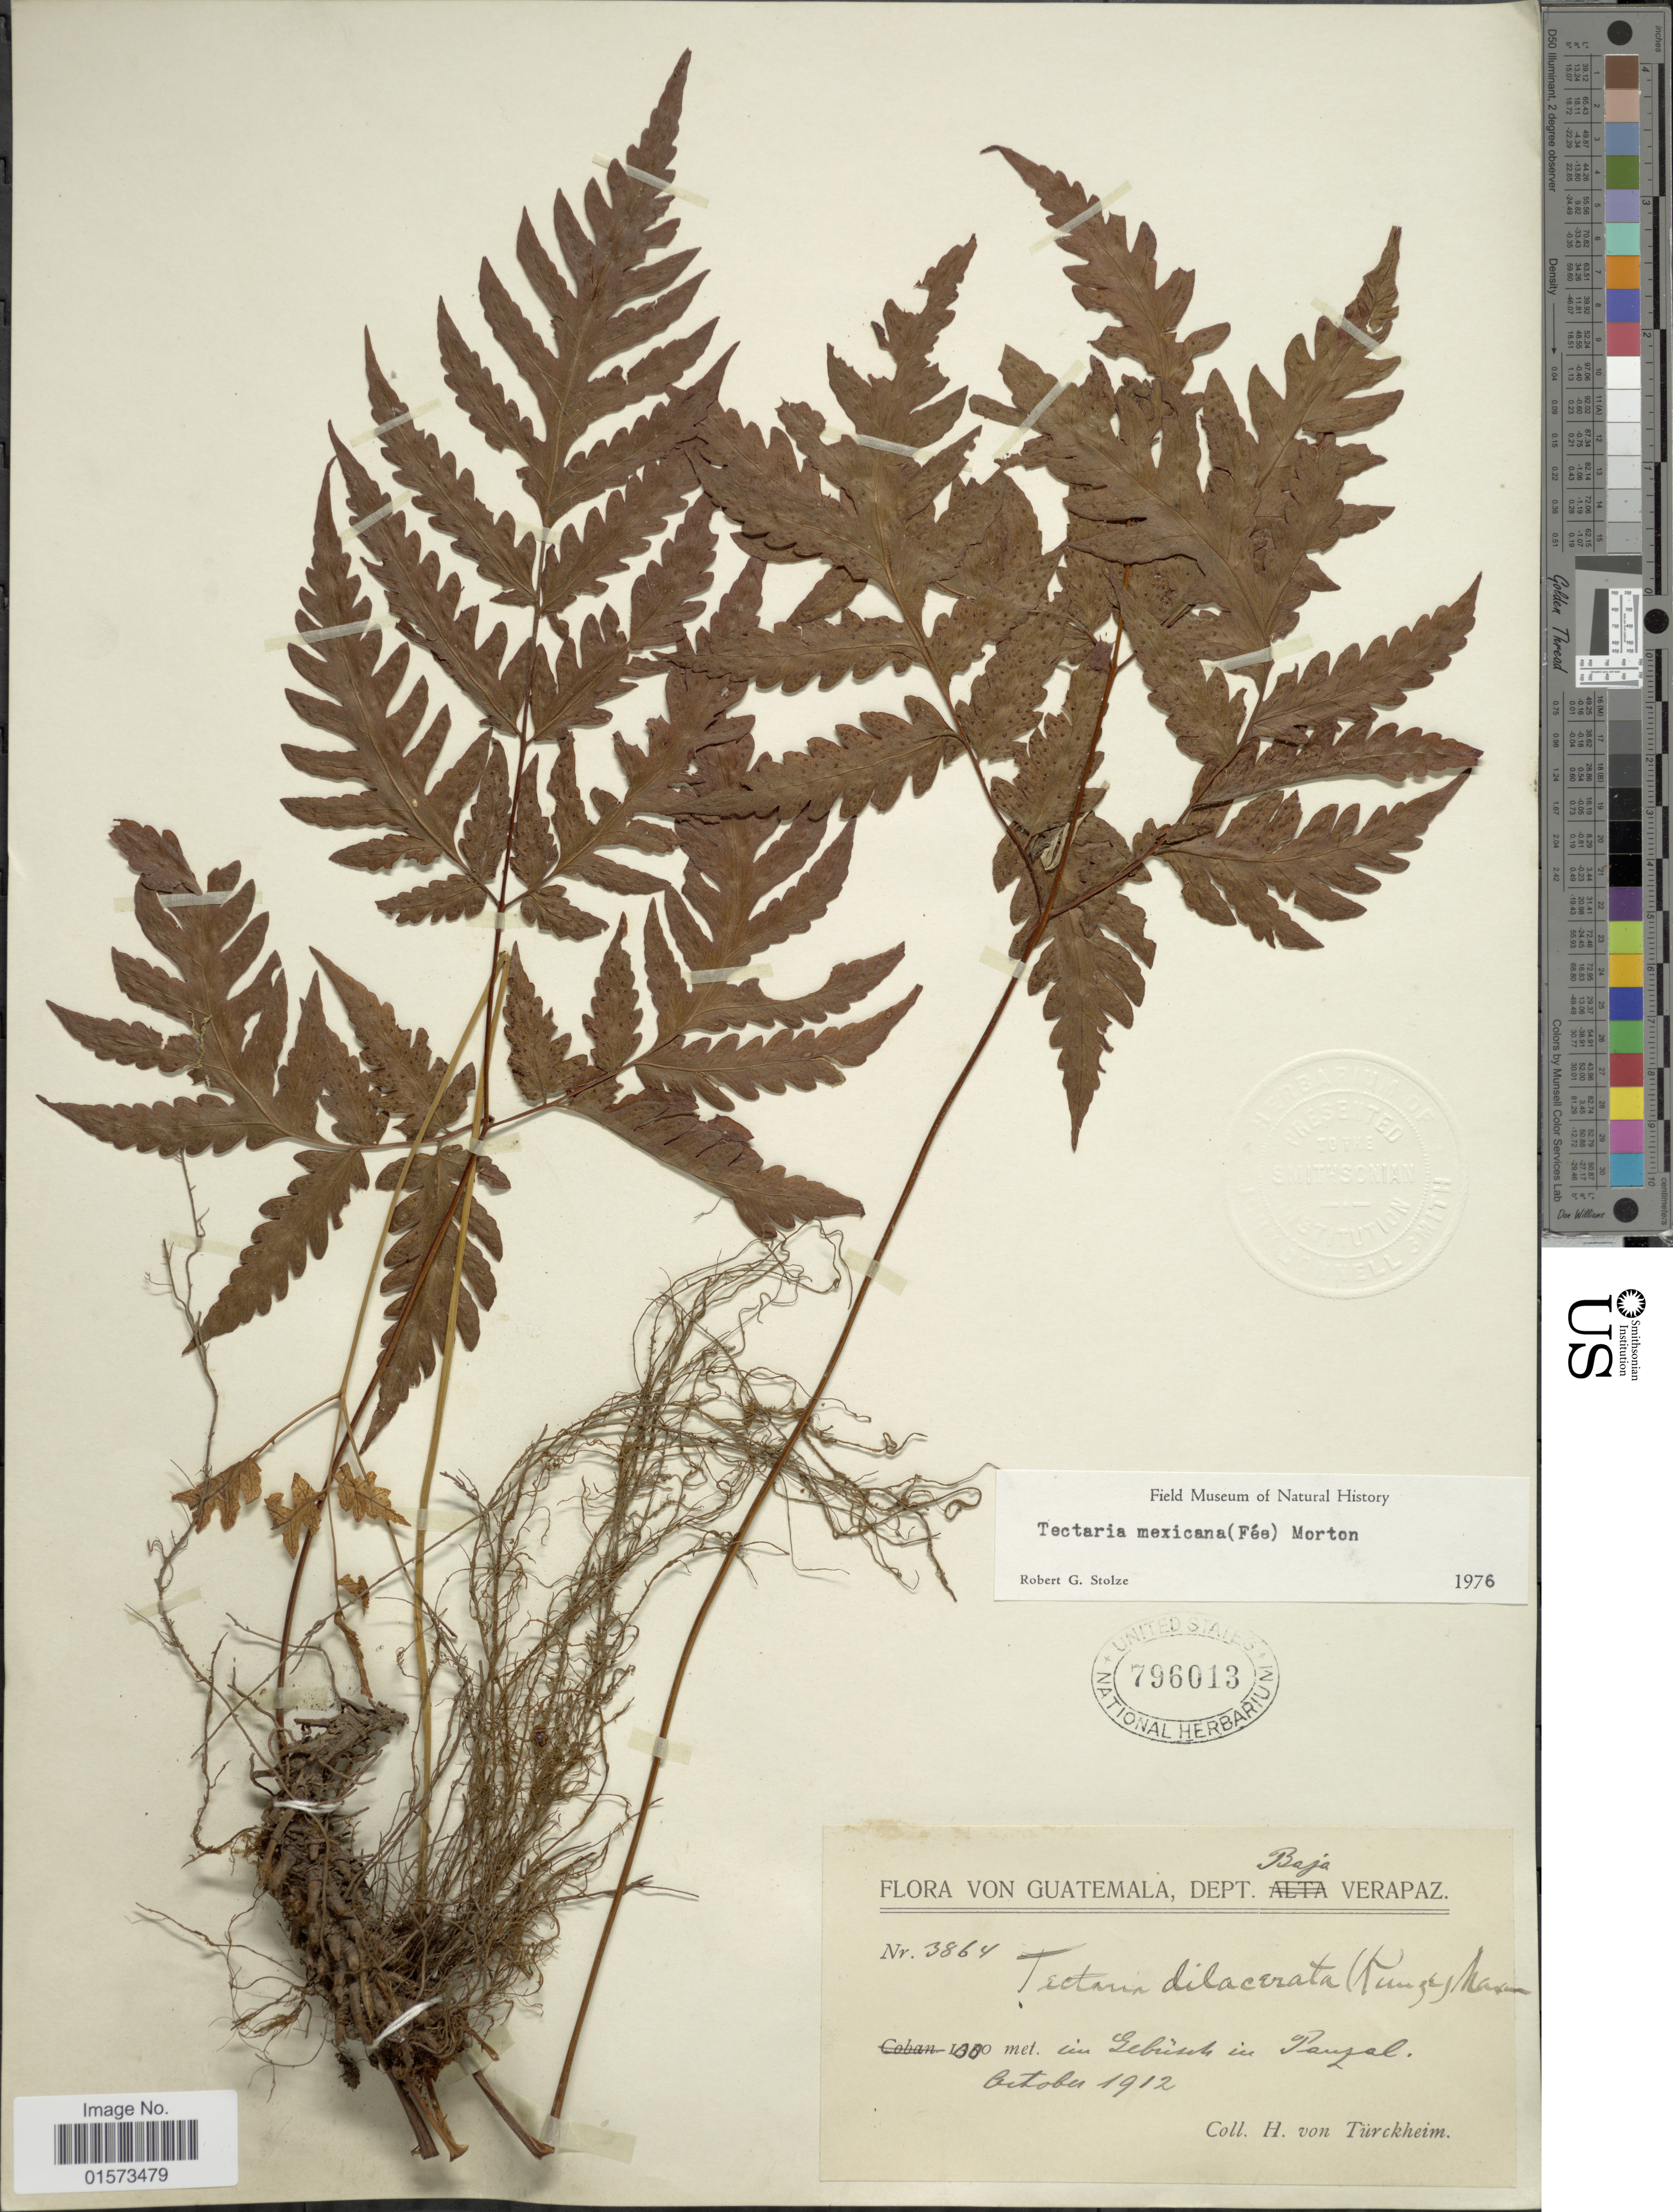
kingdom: Plantae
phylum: Tracheophyta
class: Polypodiopsida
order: Polypodiales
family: Tectariaceae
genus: Tectaria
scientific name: Tectaria mexicana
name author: (Fée) C.V. Morton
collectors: H. von Türckheim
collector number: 3864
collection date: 1912-10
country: Guatemala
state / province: Baja Verapaz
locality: Im gebüsch in Panzal [in the shrubs in Pansal]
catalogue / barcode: US 796013